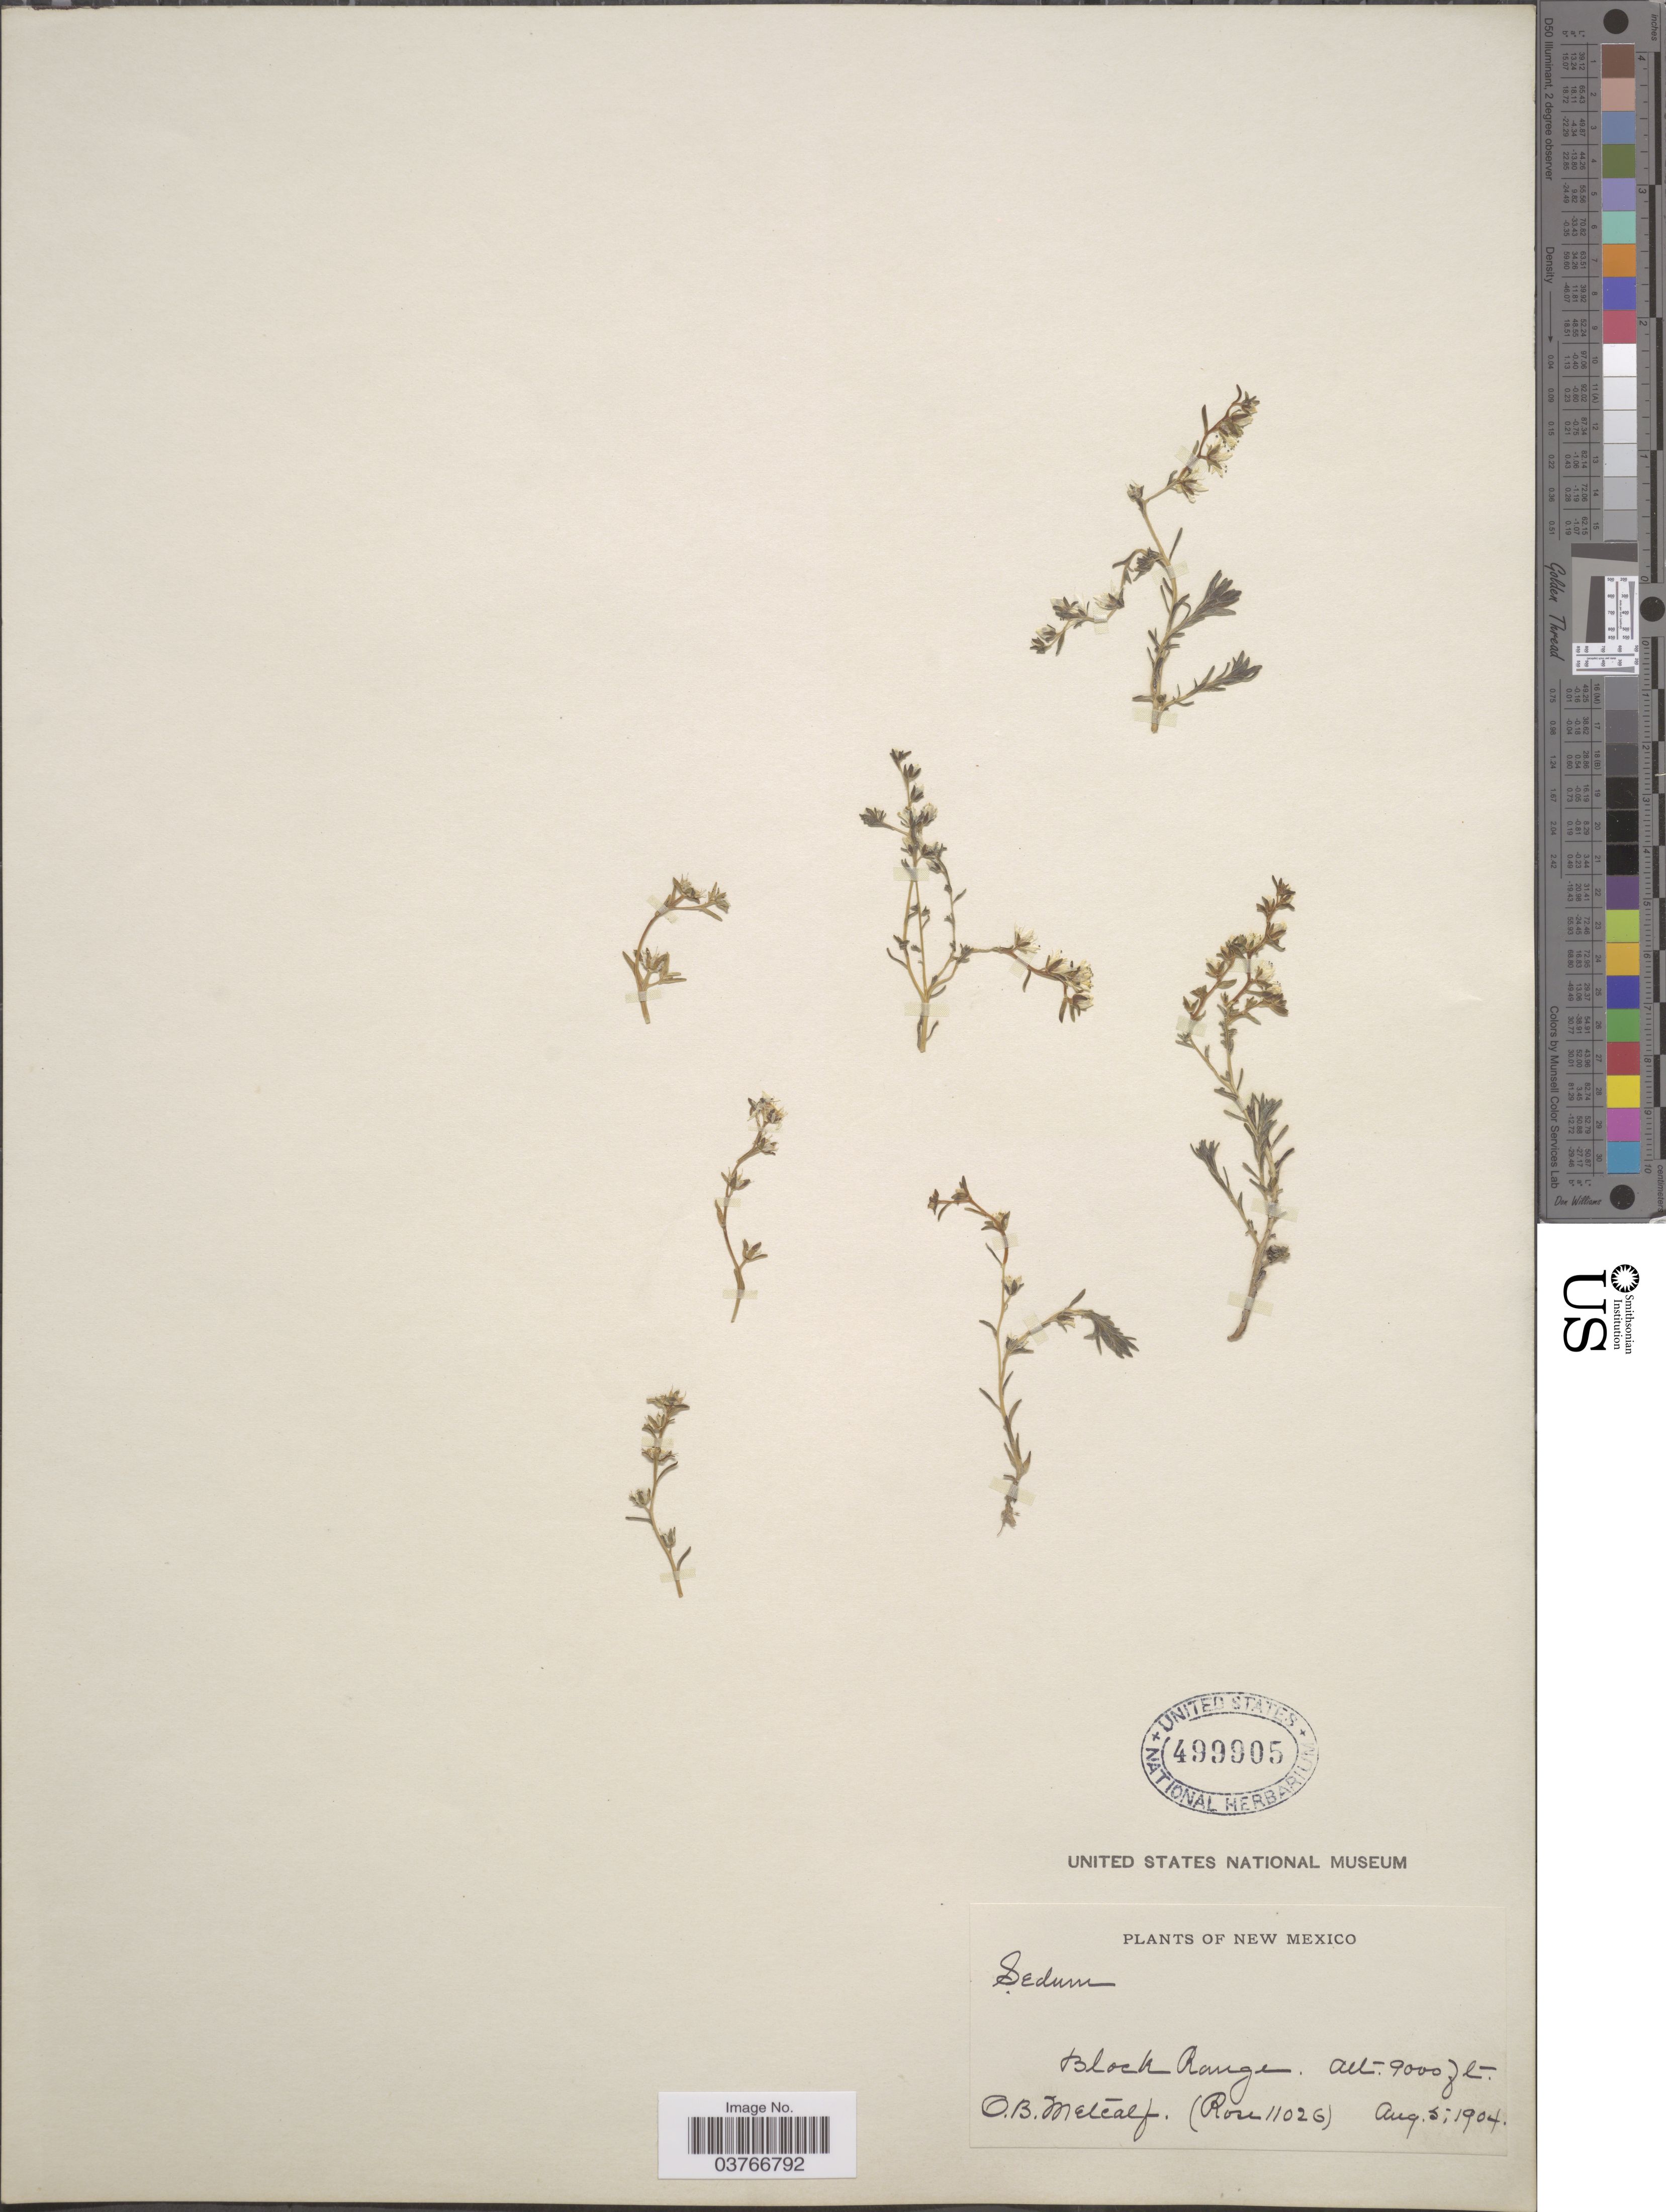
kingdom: Plantae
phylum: Tracheophyta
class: Magnoliopsida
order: Saxifragales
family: Crassulaceae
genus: Sedum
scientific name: Sedum wrightii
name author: A. Gray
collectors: O. Metcalf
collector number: (Rose 11026)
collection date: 1904-08-05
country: United States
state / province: New Mexico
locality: Block Range.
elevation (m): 2743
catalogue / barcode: US 499905